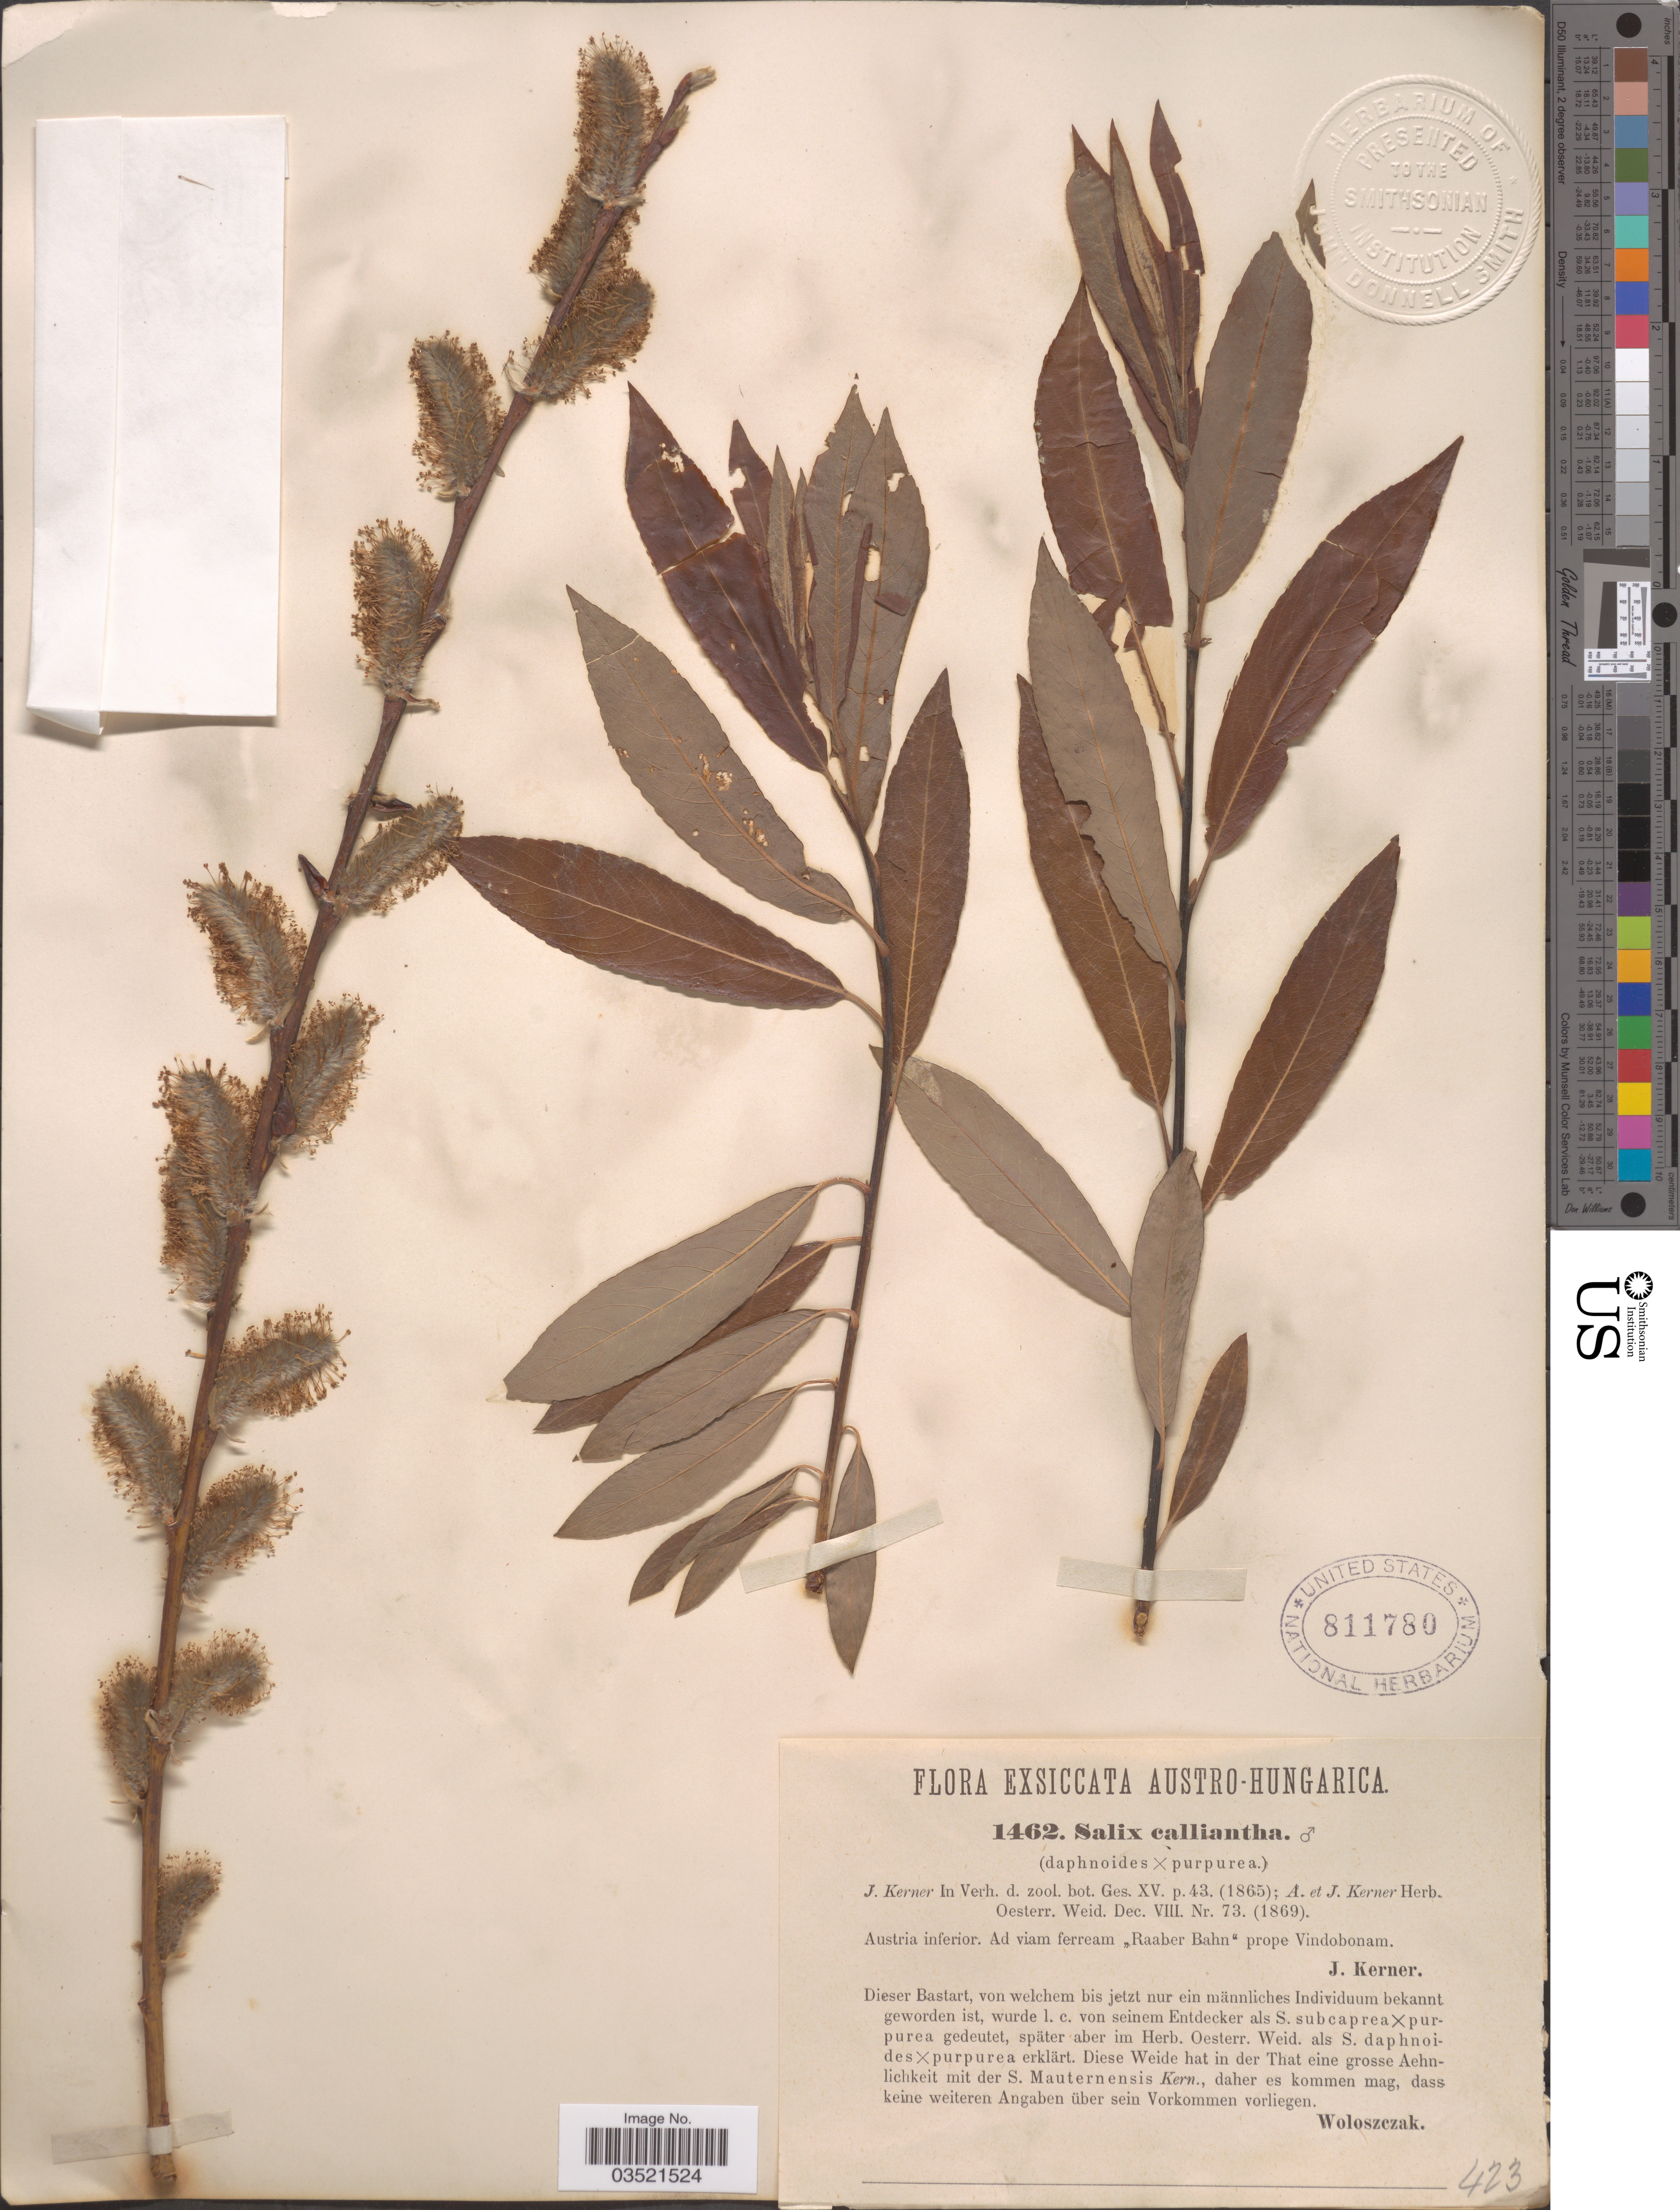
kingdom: Plantae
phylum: Tracheophyta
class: Magnoliopsida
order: Malpighiales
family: Salicaceae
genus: Salix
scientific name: Salix calliantha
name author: Jos. Kern.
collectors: J. Kerner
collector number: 1462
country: Austria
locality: Austro-Hungarica. Austria inferior. Ad viam ferream "Raaber Bahn" prope Vindobonam.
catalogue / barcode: US 811780